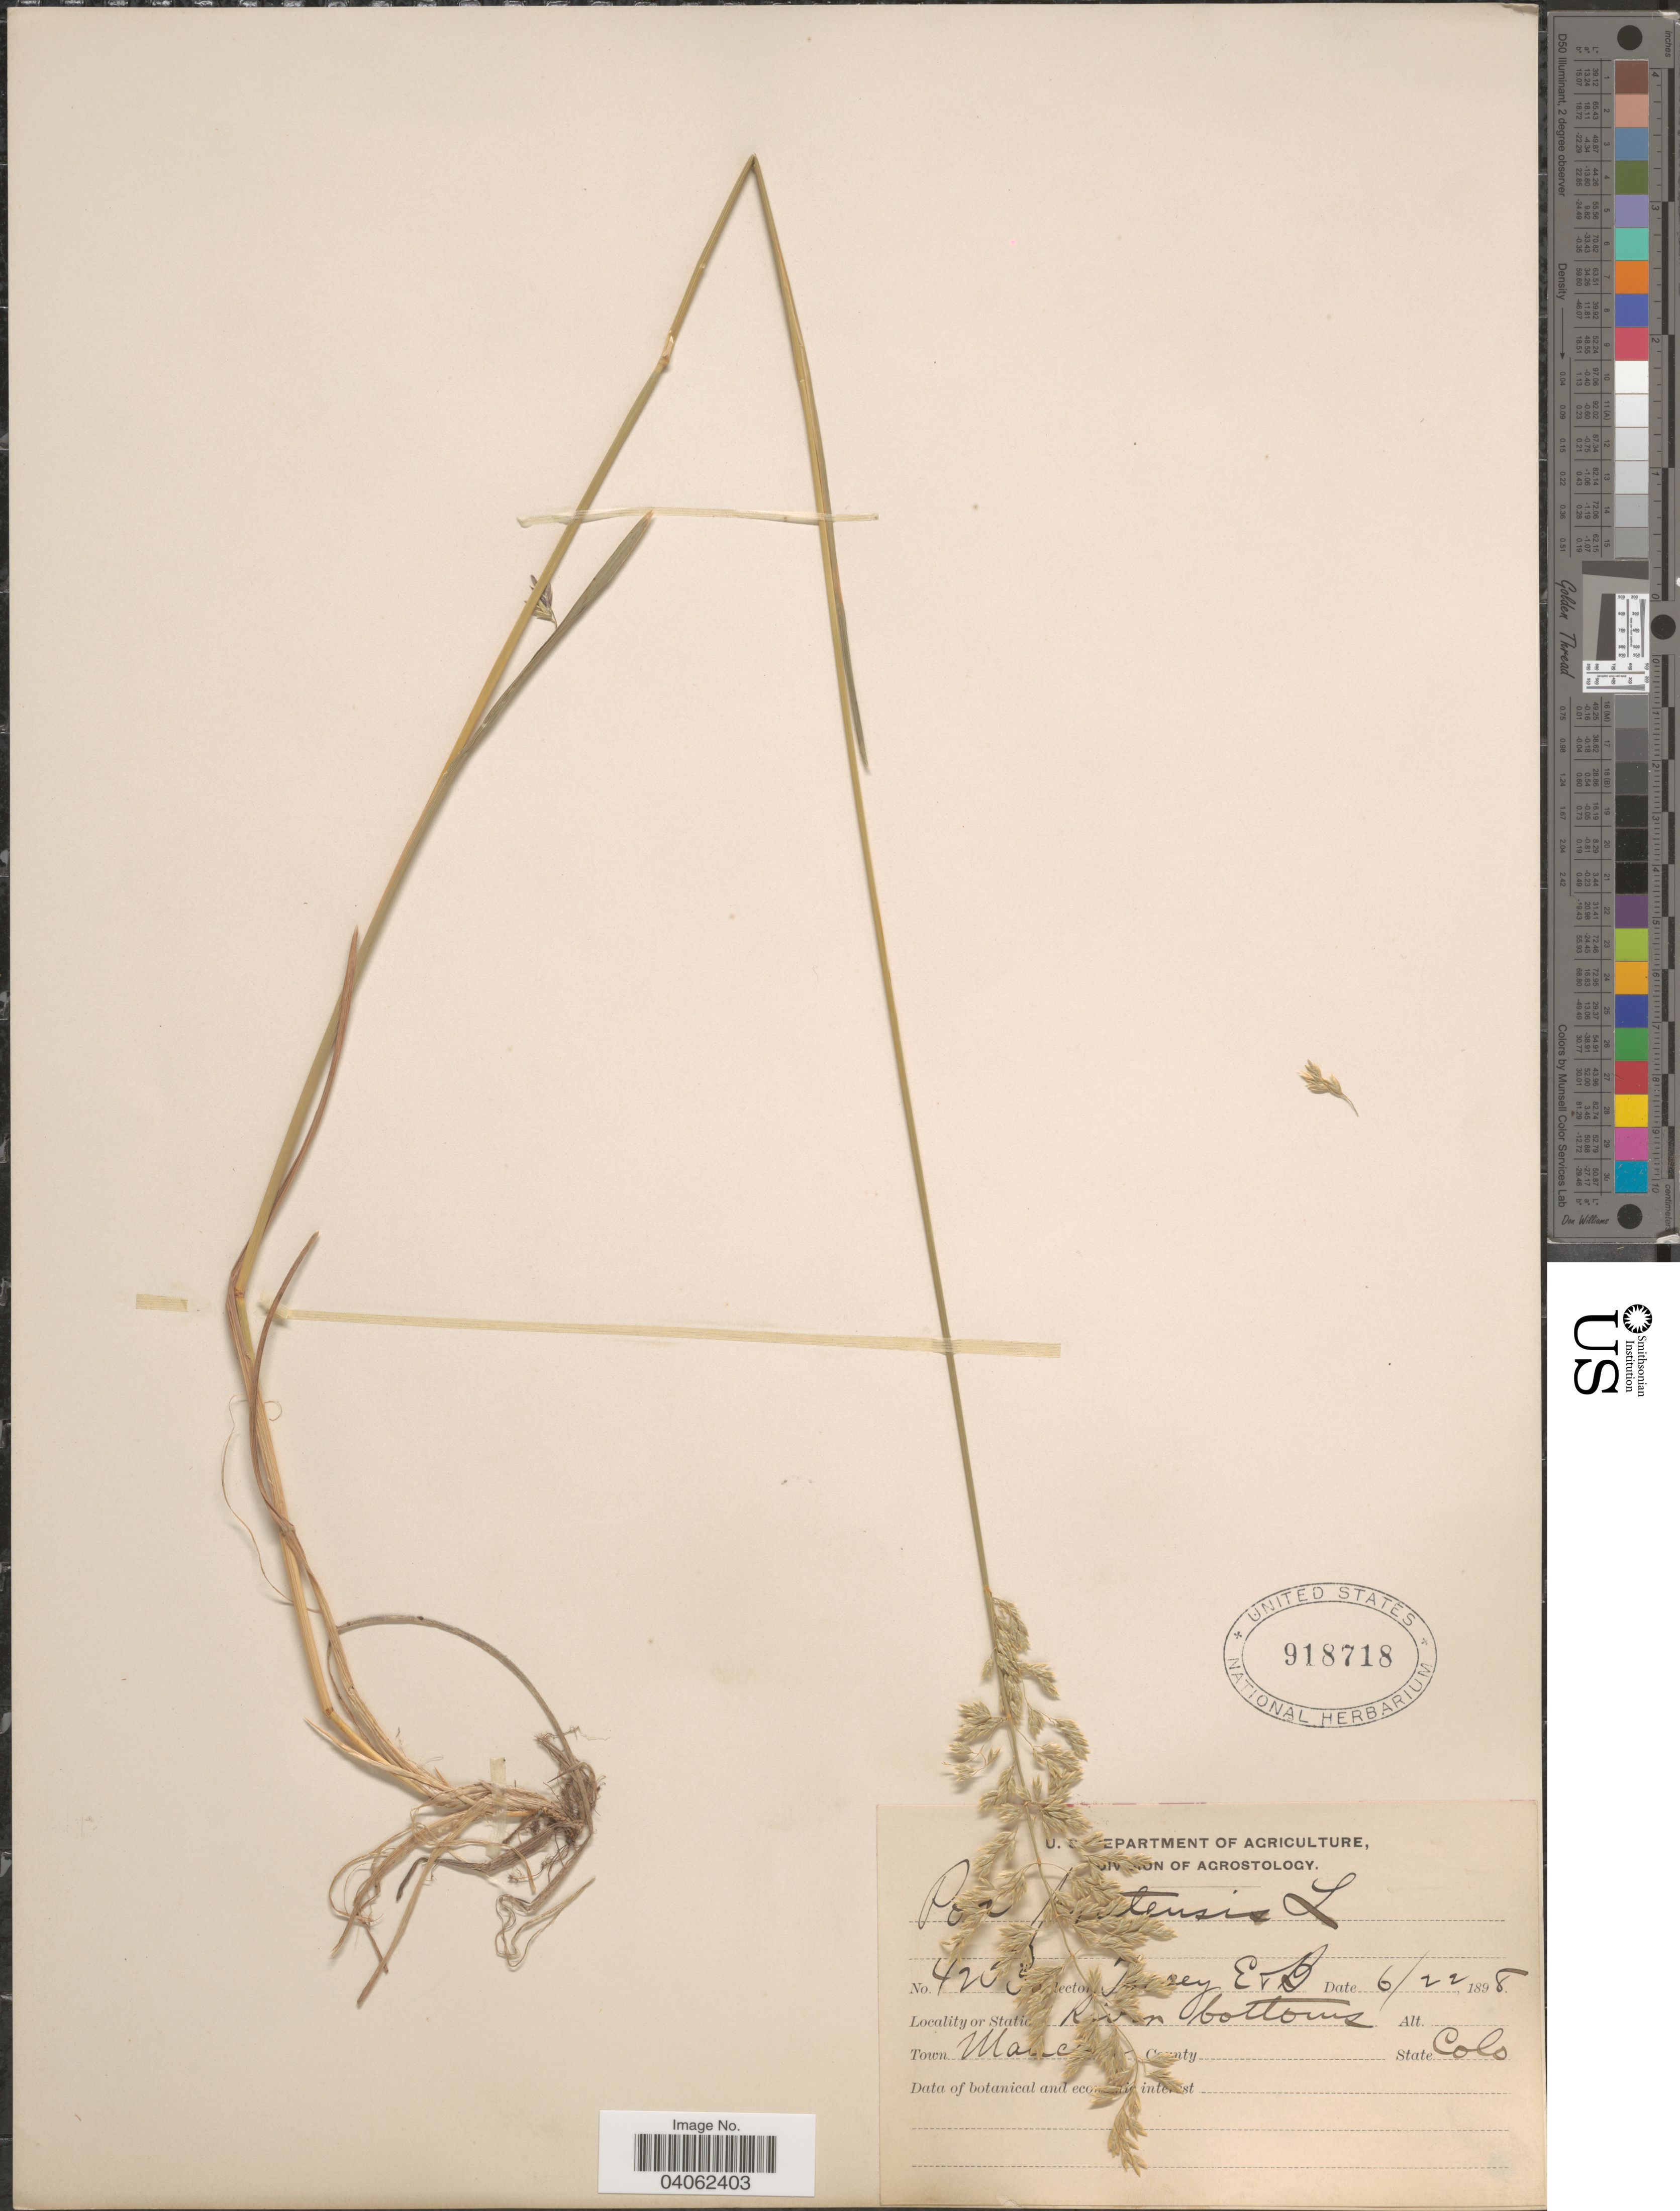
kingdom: Plantae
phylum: Tracheophyta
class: Liliopsida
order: Poales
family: Poaceae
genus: Poa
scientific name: Poa pratensis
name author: L.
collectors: E. Tracey & B. Tracey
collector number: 4253*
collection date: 1898-06-22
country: United States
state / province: Colorado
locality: Town Mancos.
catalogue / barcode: US 918718